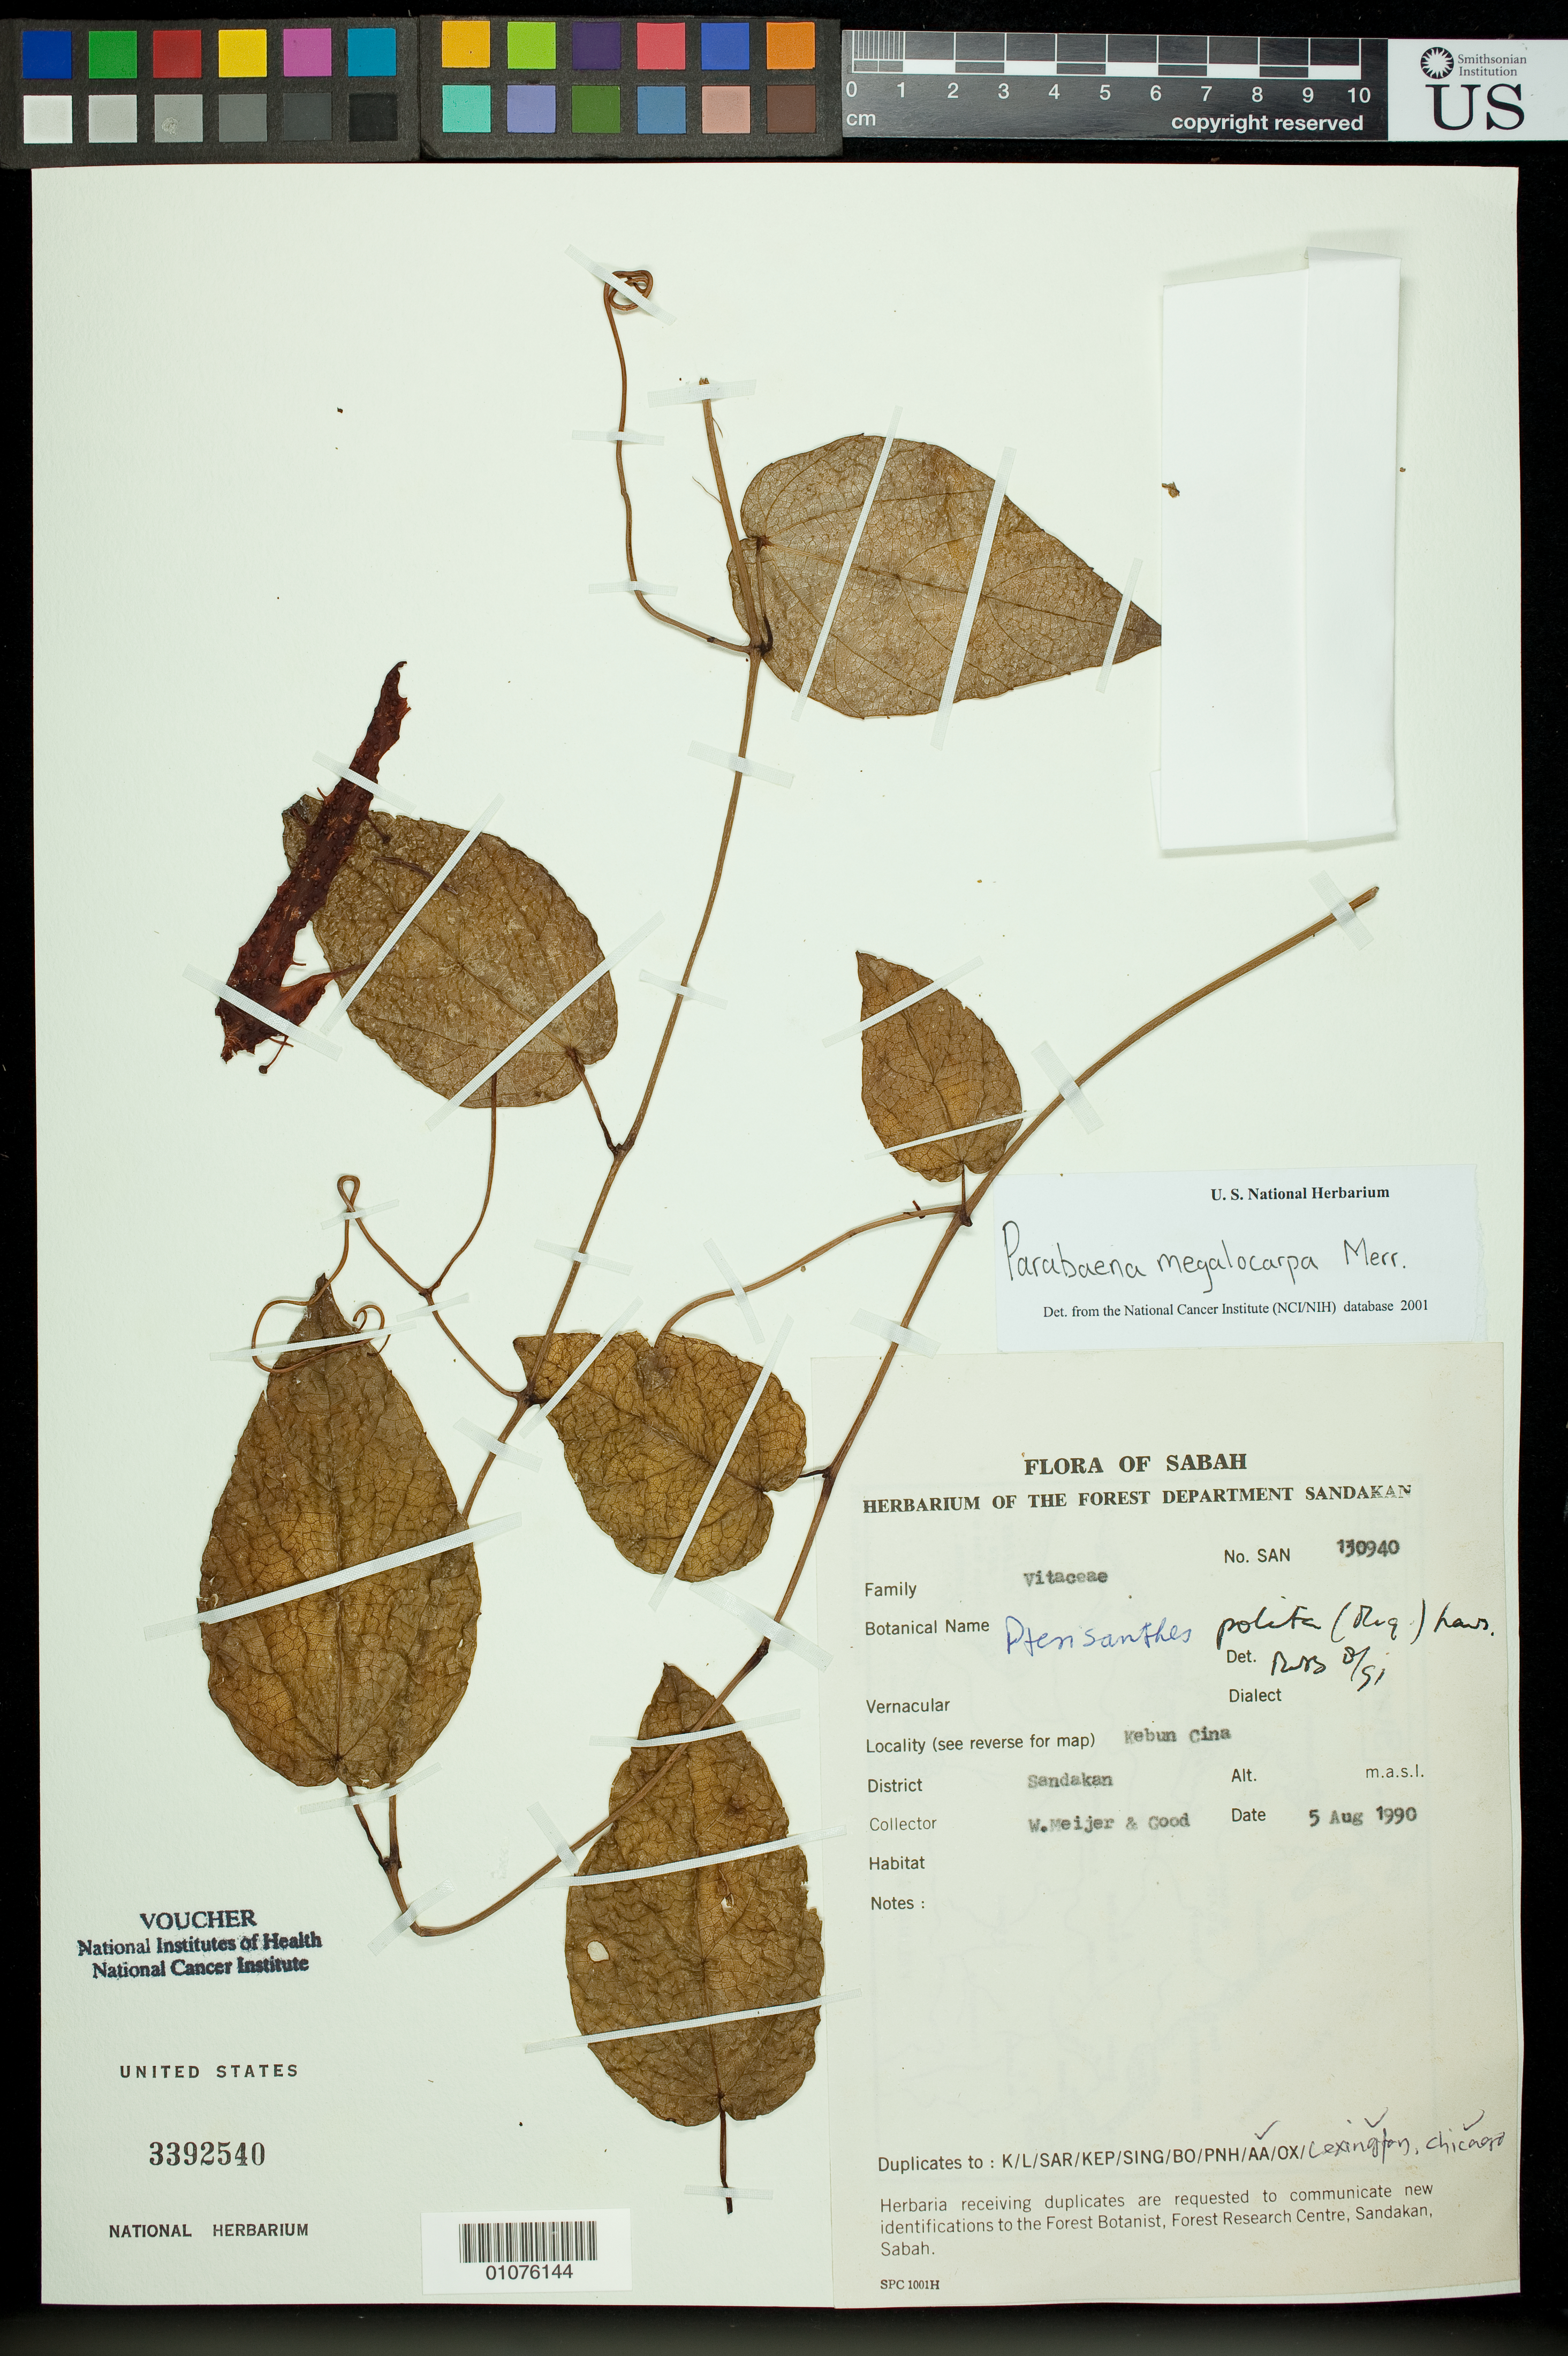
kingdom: Plantae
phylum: Tracheophyta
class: Magnoliopsida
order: Ranunculales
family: Menispermaceae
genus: Parabaena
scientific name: Parabaena megalocarpa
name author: Merr.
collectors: W. Meijer & A. Good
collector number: SAN130940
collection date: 1990-08-05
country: Malaysia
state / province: Sabah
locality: Kebun Cina. District Sandakan.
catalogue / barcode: US 3392540